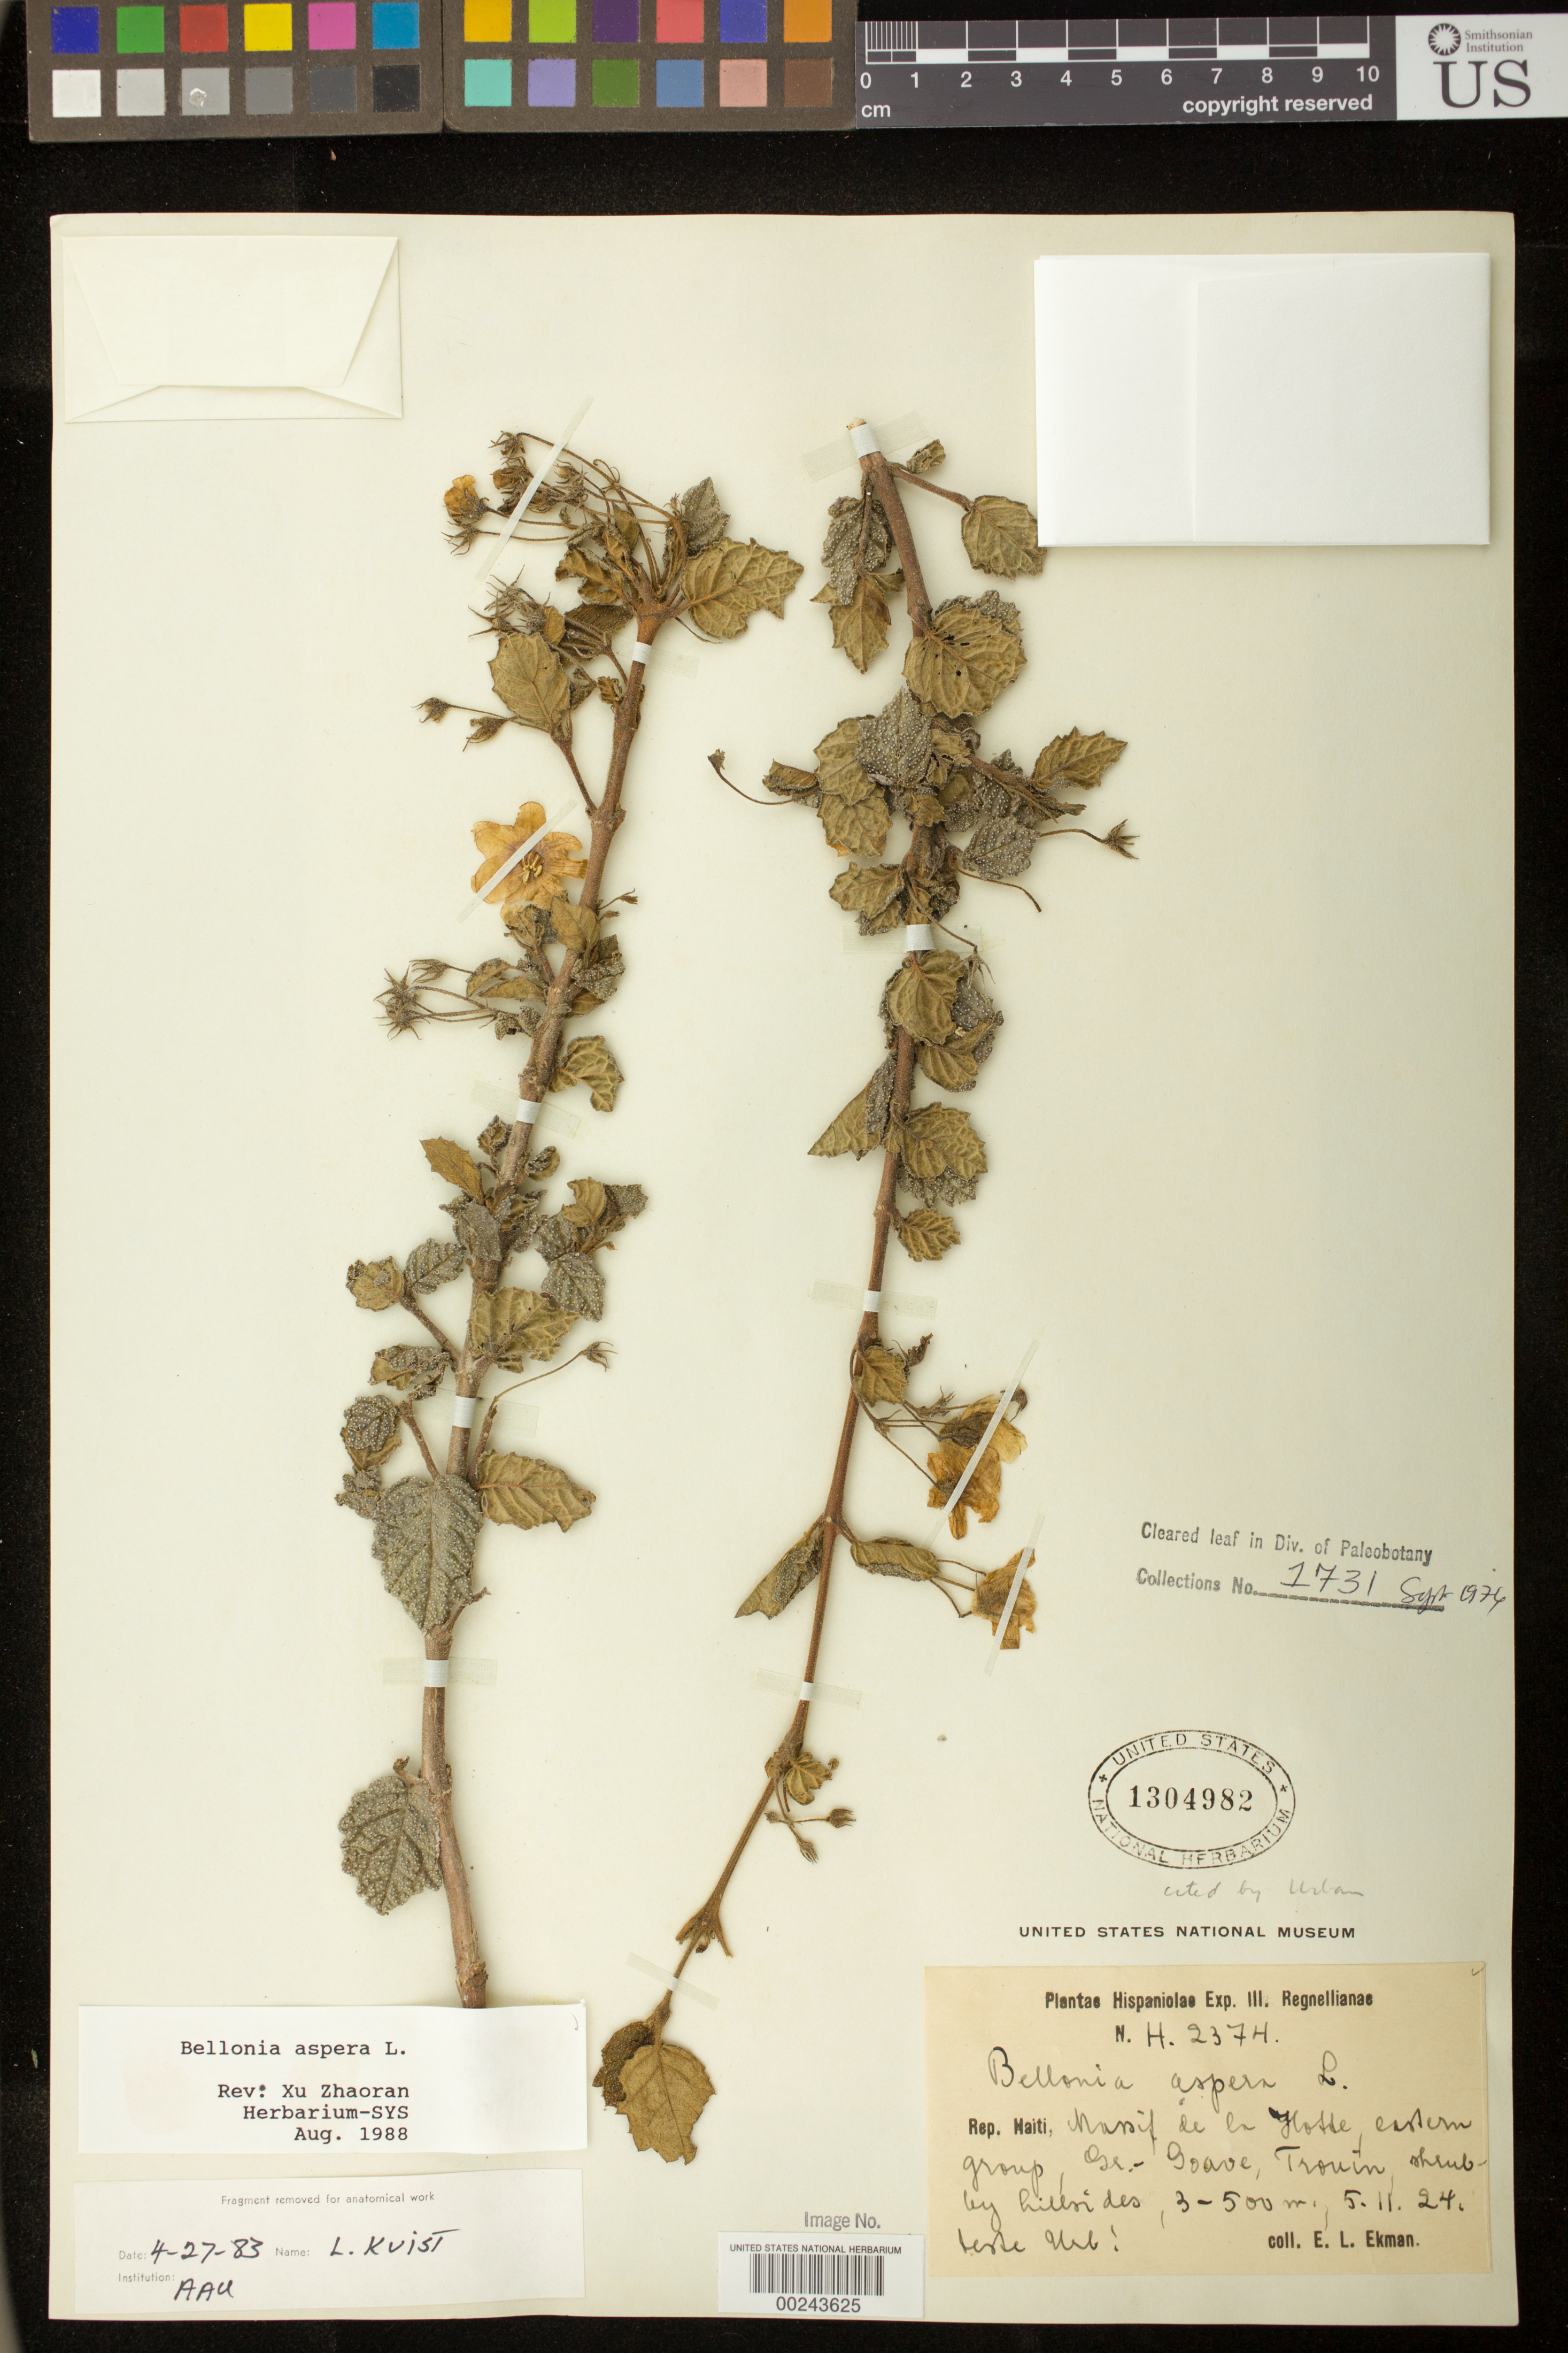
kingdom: Plantae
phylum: Tracheophyta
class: Magnoliopsida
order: Lamiales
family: Gesneriaceae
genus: Bellonia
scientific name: Bellonia aspera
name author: L.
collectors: E. L. Ekman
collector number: H 2374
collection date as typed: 05 Nov 1924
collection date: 1924-11-05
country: Haiti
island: Hispaniola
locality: Massif de la Hosse, eastern group, Gr. Goave, Trouin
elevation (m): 300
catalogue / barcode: US 1304982